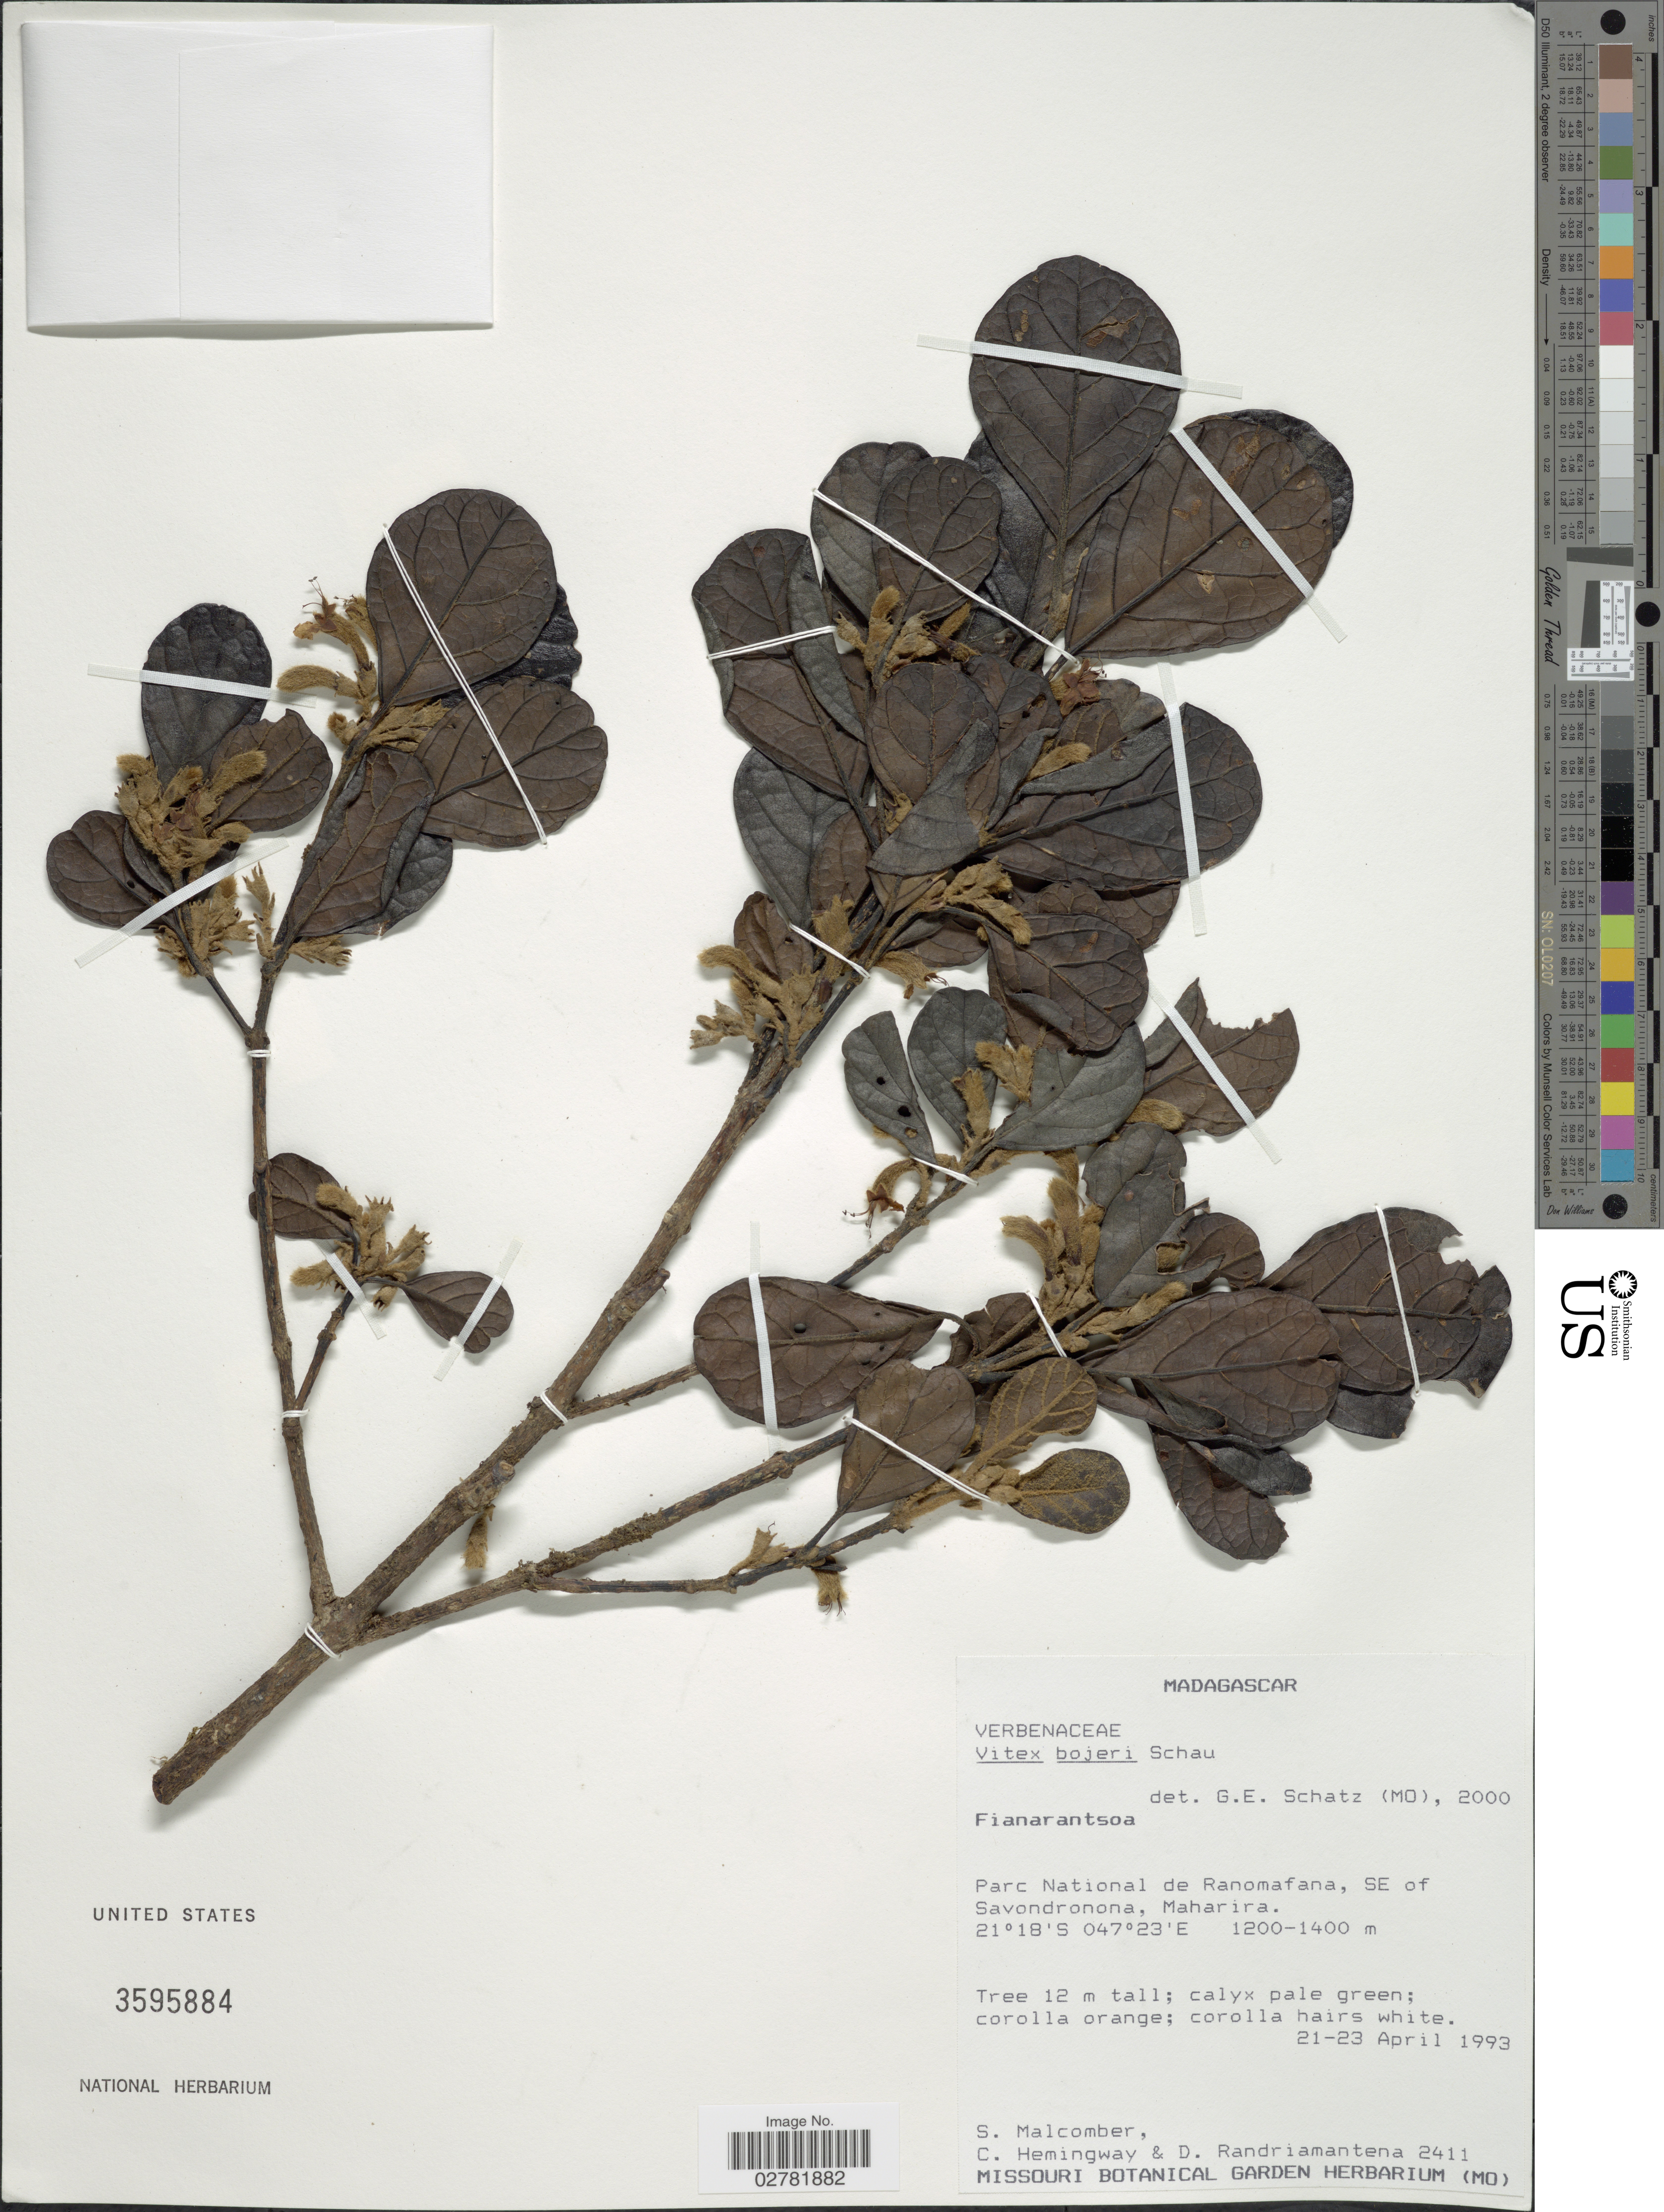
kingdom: Plantae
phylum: Tracheophyta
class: Magnoliopsida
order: Lamiales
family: Lamiaceae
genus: Vitex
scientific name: Vitex bojeri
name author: Schauer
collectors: S. T. Malcomber, C. Hemingway & D. Randriamantena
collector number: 2411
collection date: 1993-04-21/1993-04-23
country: Madagascar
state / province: Haute Matsiatra / Vatovavy Fitovinany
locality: Parc National de Ranomafana, SE of Savondronona, Maharira.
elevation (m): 1200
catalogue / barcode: US 3595884